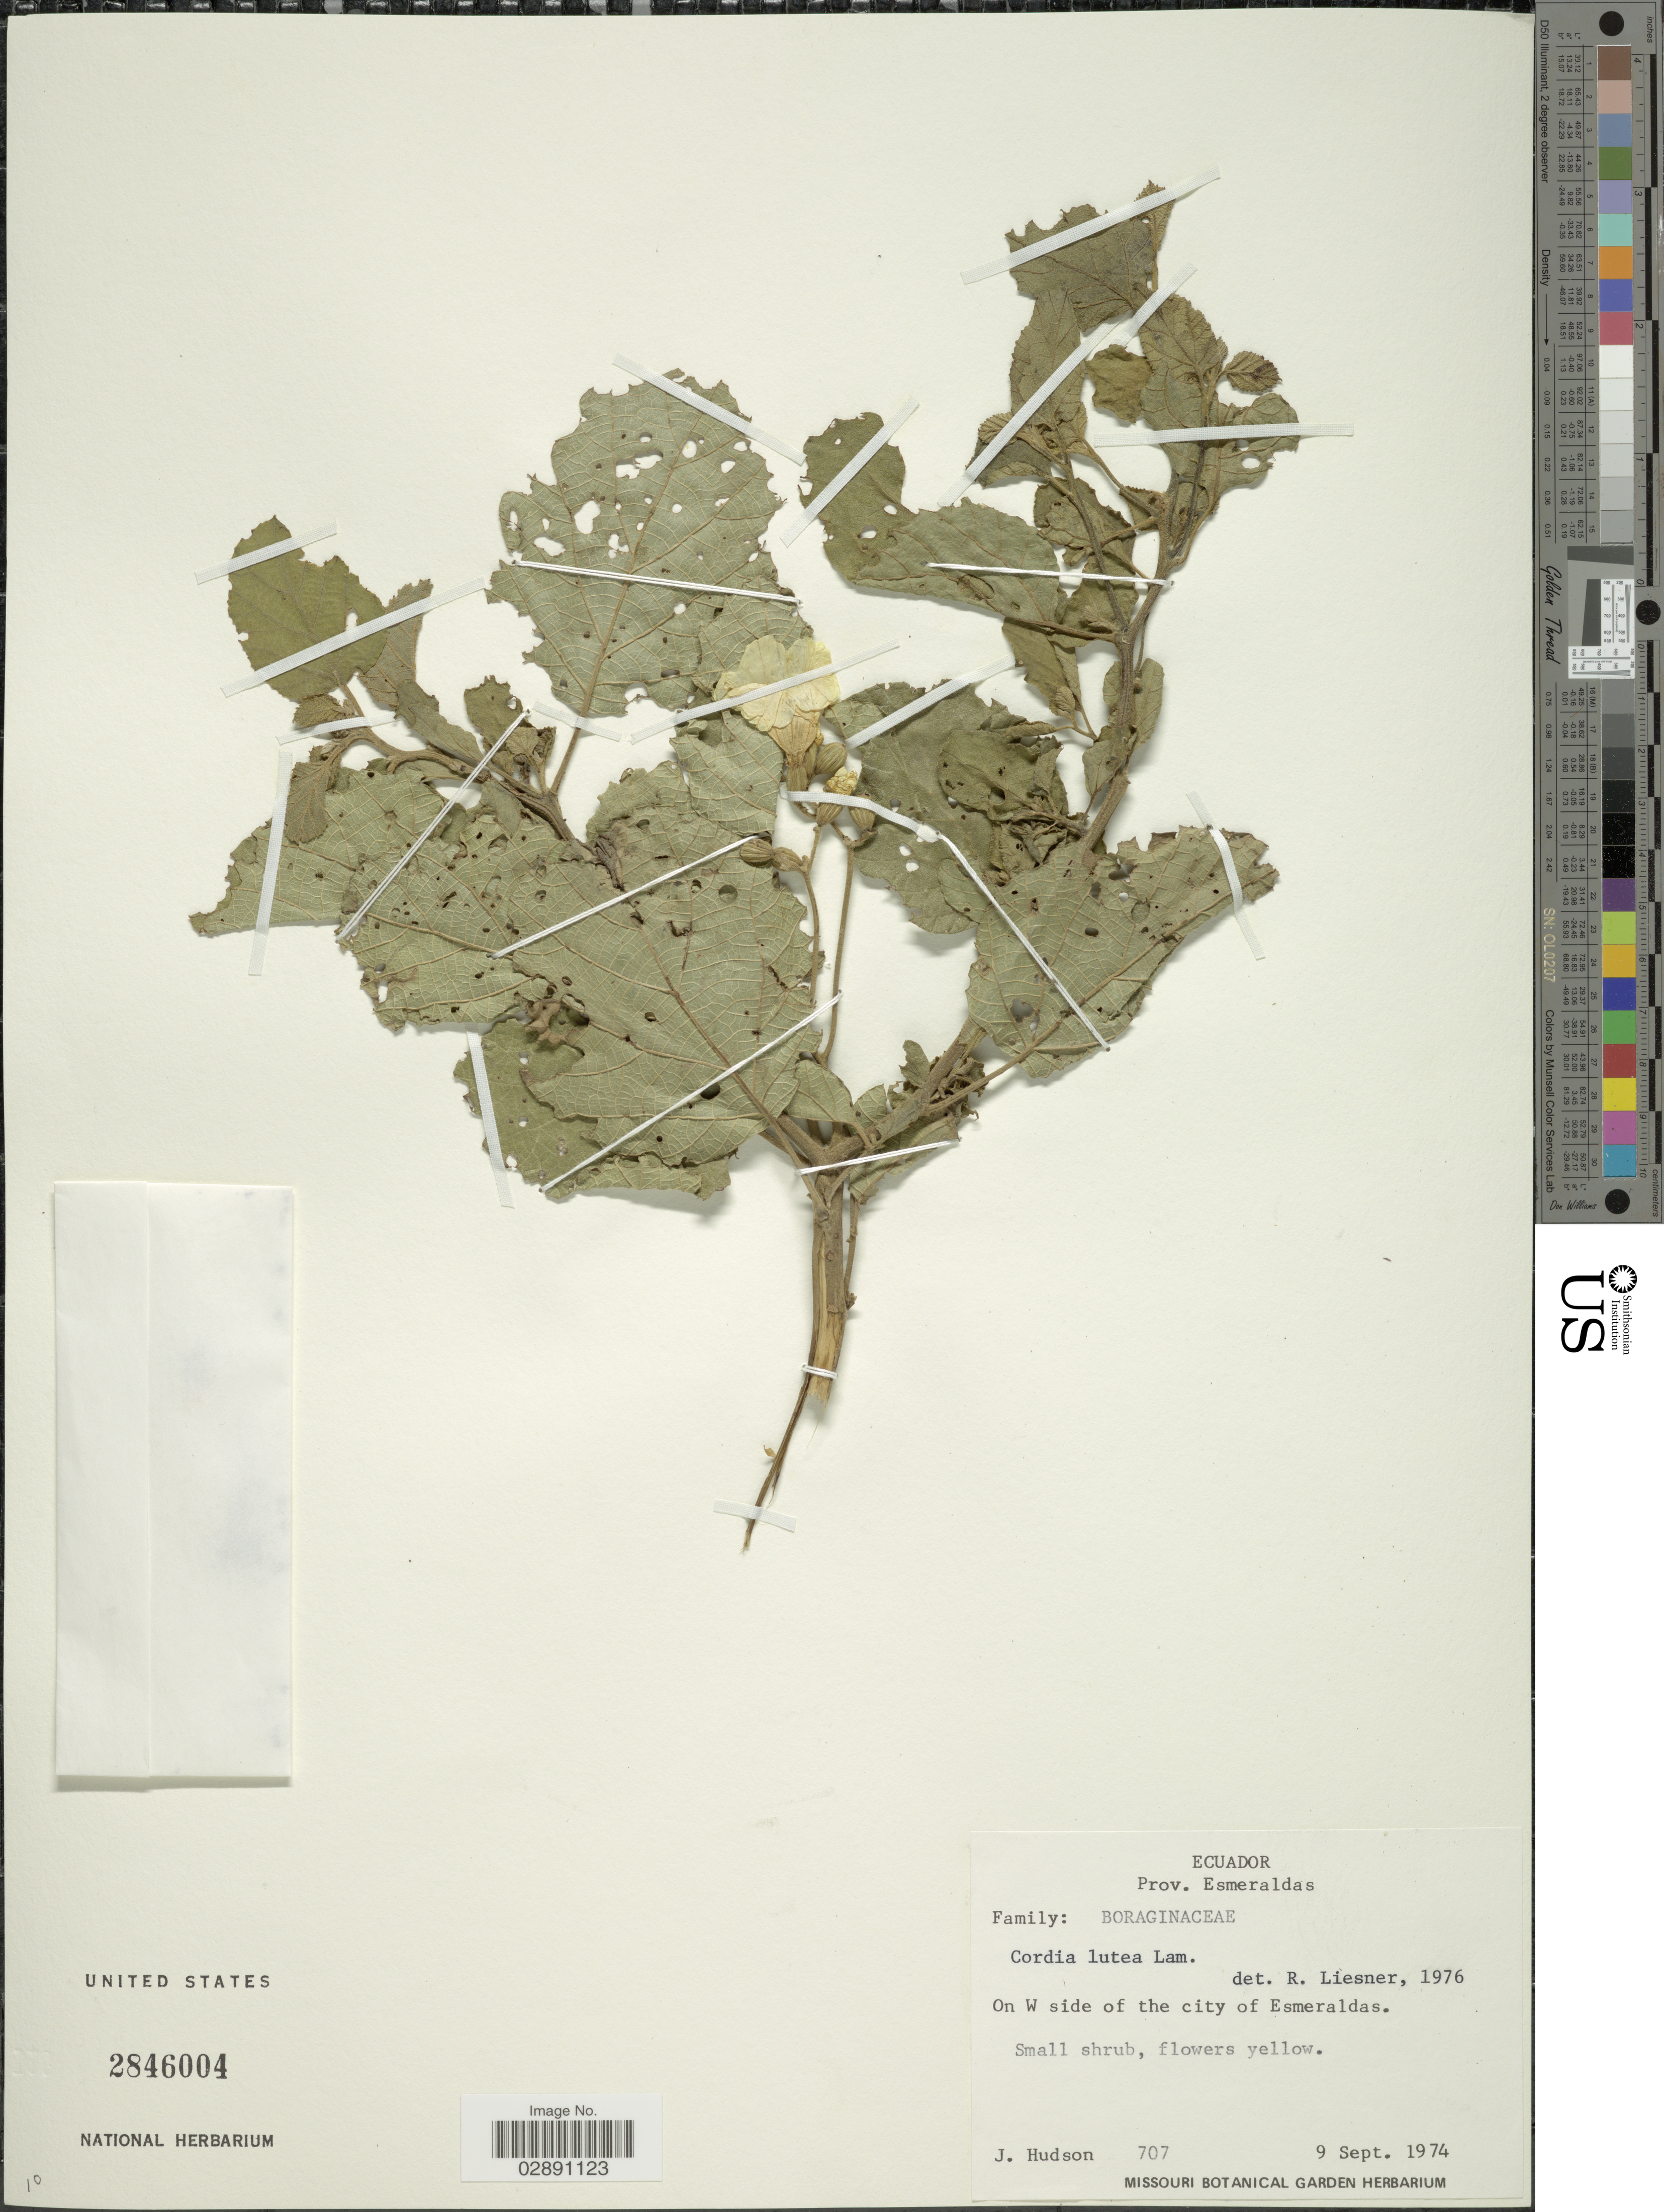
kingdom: Plantae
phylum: Tracheophyta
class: Magnoliopsida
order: Boraginales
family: Cordiaceae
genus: Cordia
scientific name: Cordia lutea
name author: Lam.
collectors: J. Hudson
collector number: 707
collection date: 1974-09-09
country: Ecuador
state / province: Esmeraldas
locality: On W side of the city of Esmeraldas.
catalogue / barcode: US 2846004